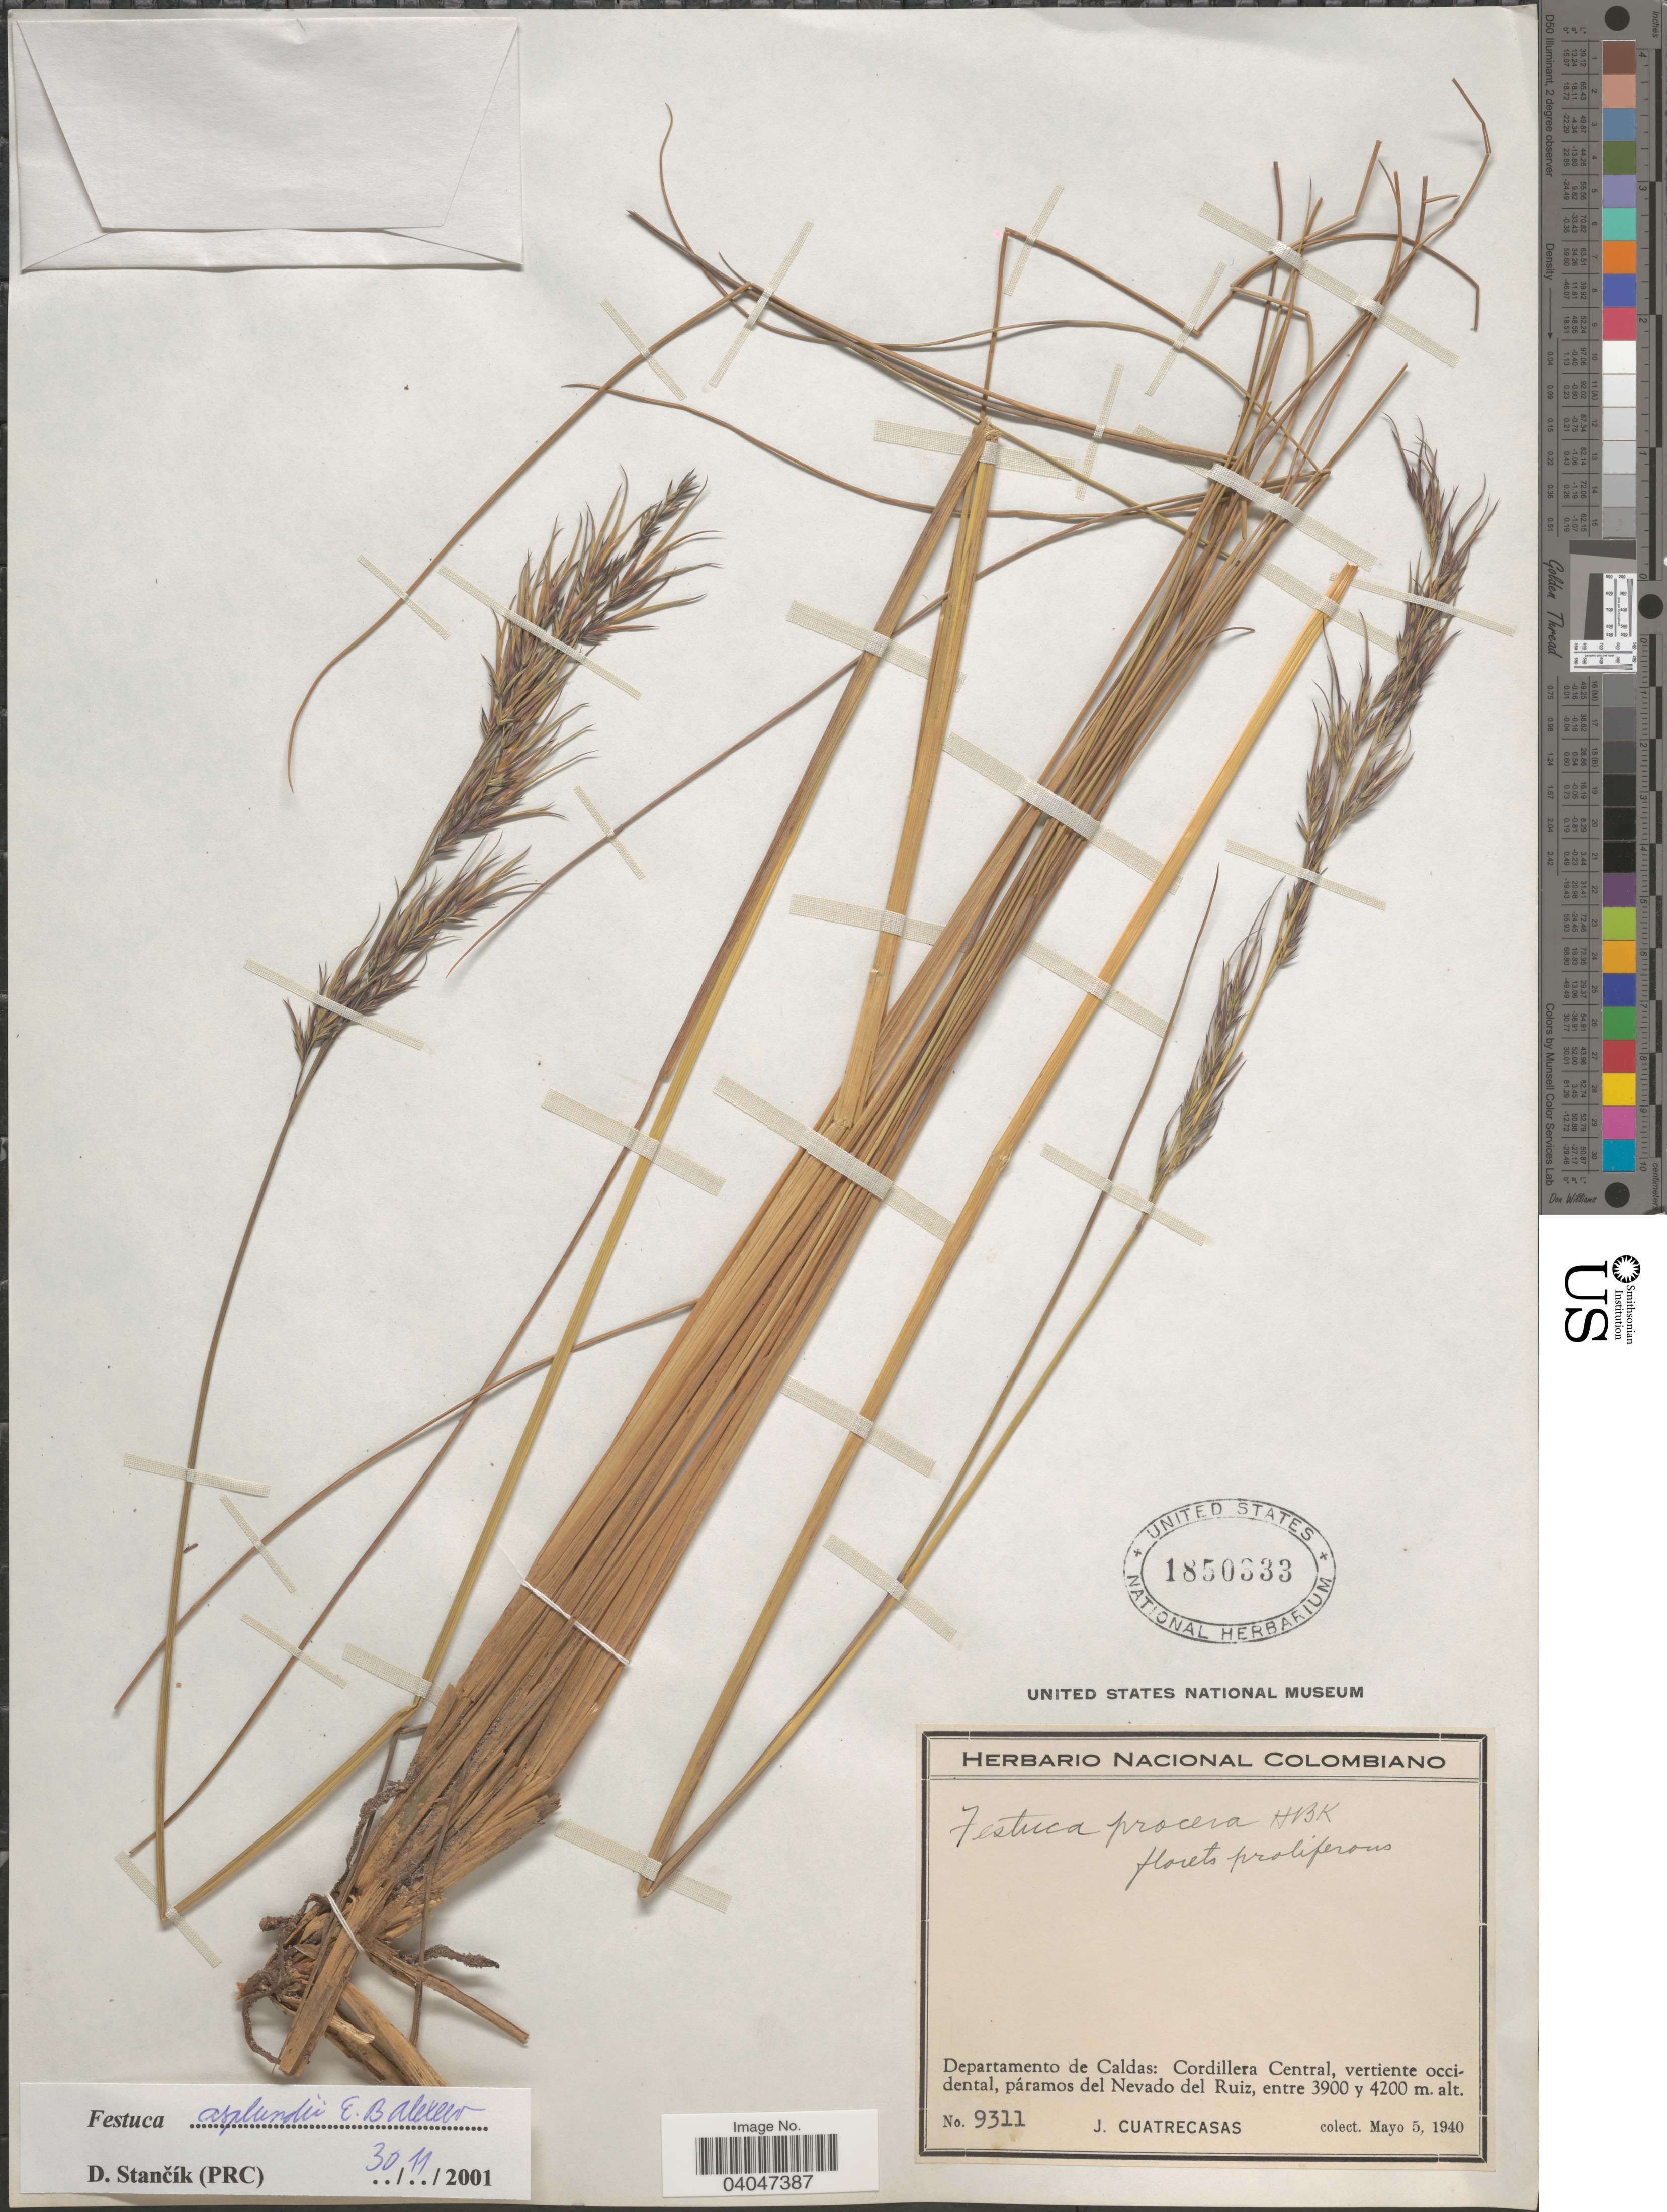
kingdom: Plantae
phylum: Tracheophyta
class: Liliopsida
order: Poales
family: Poaceae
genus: Festuca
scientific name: Festuca asplundii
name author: E.B. Alexeev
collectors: J. Cuatrecasas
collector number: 9311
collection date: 1940-05-05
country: Colombia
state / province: Caldas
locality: Departamento de Caldas: Cordillera Central, vertiente occidental, páramos del Nevado del Ruiz.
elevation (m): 3900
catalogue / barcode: US 1850333